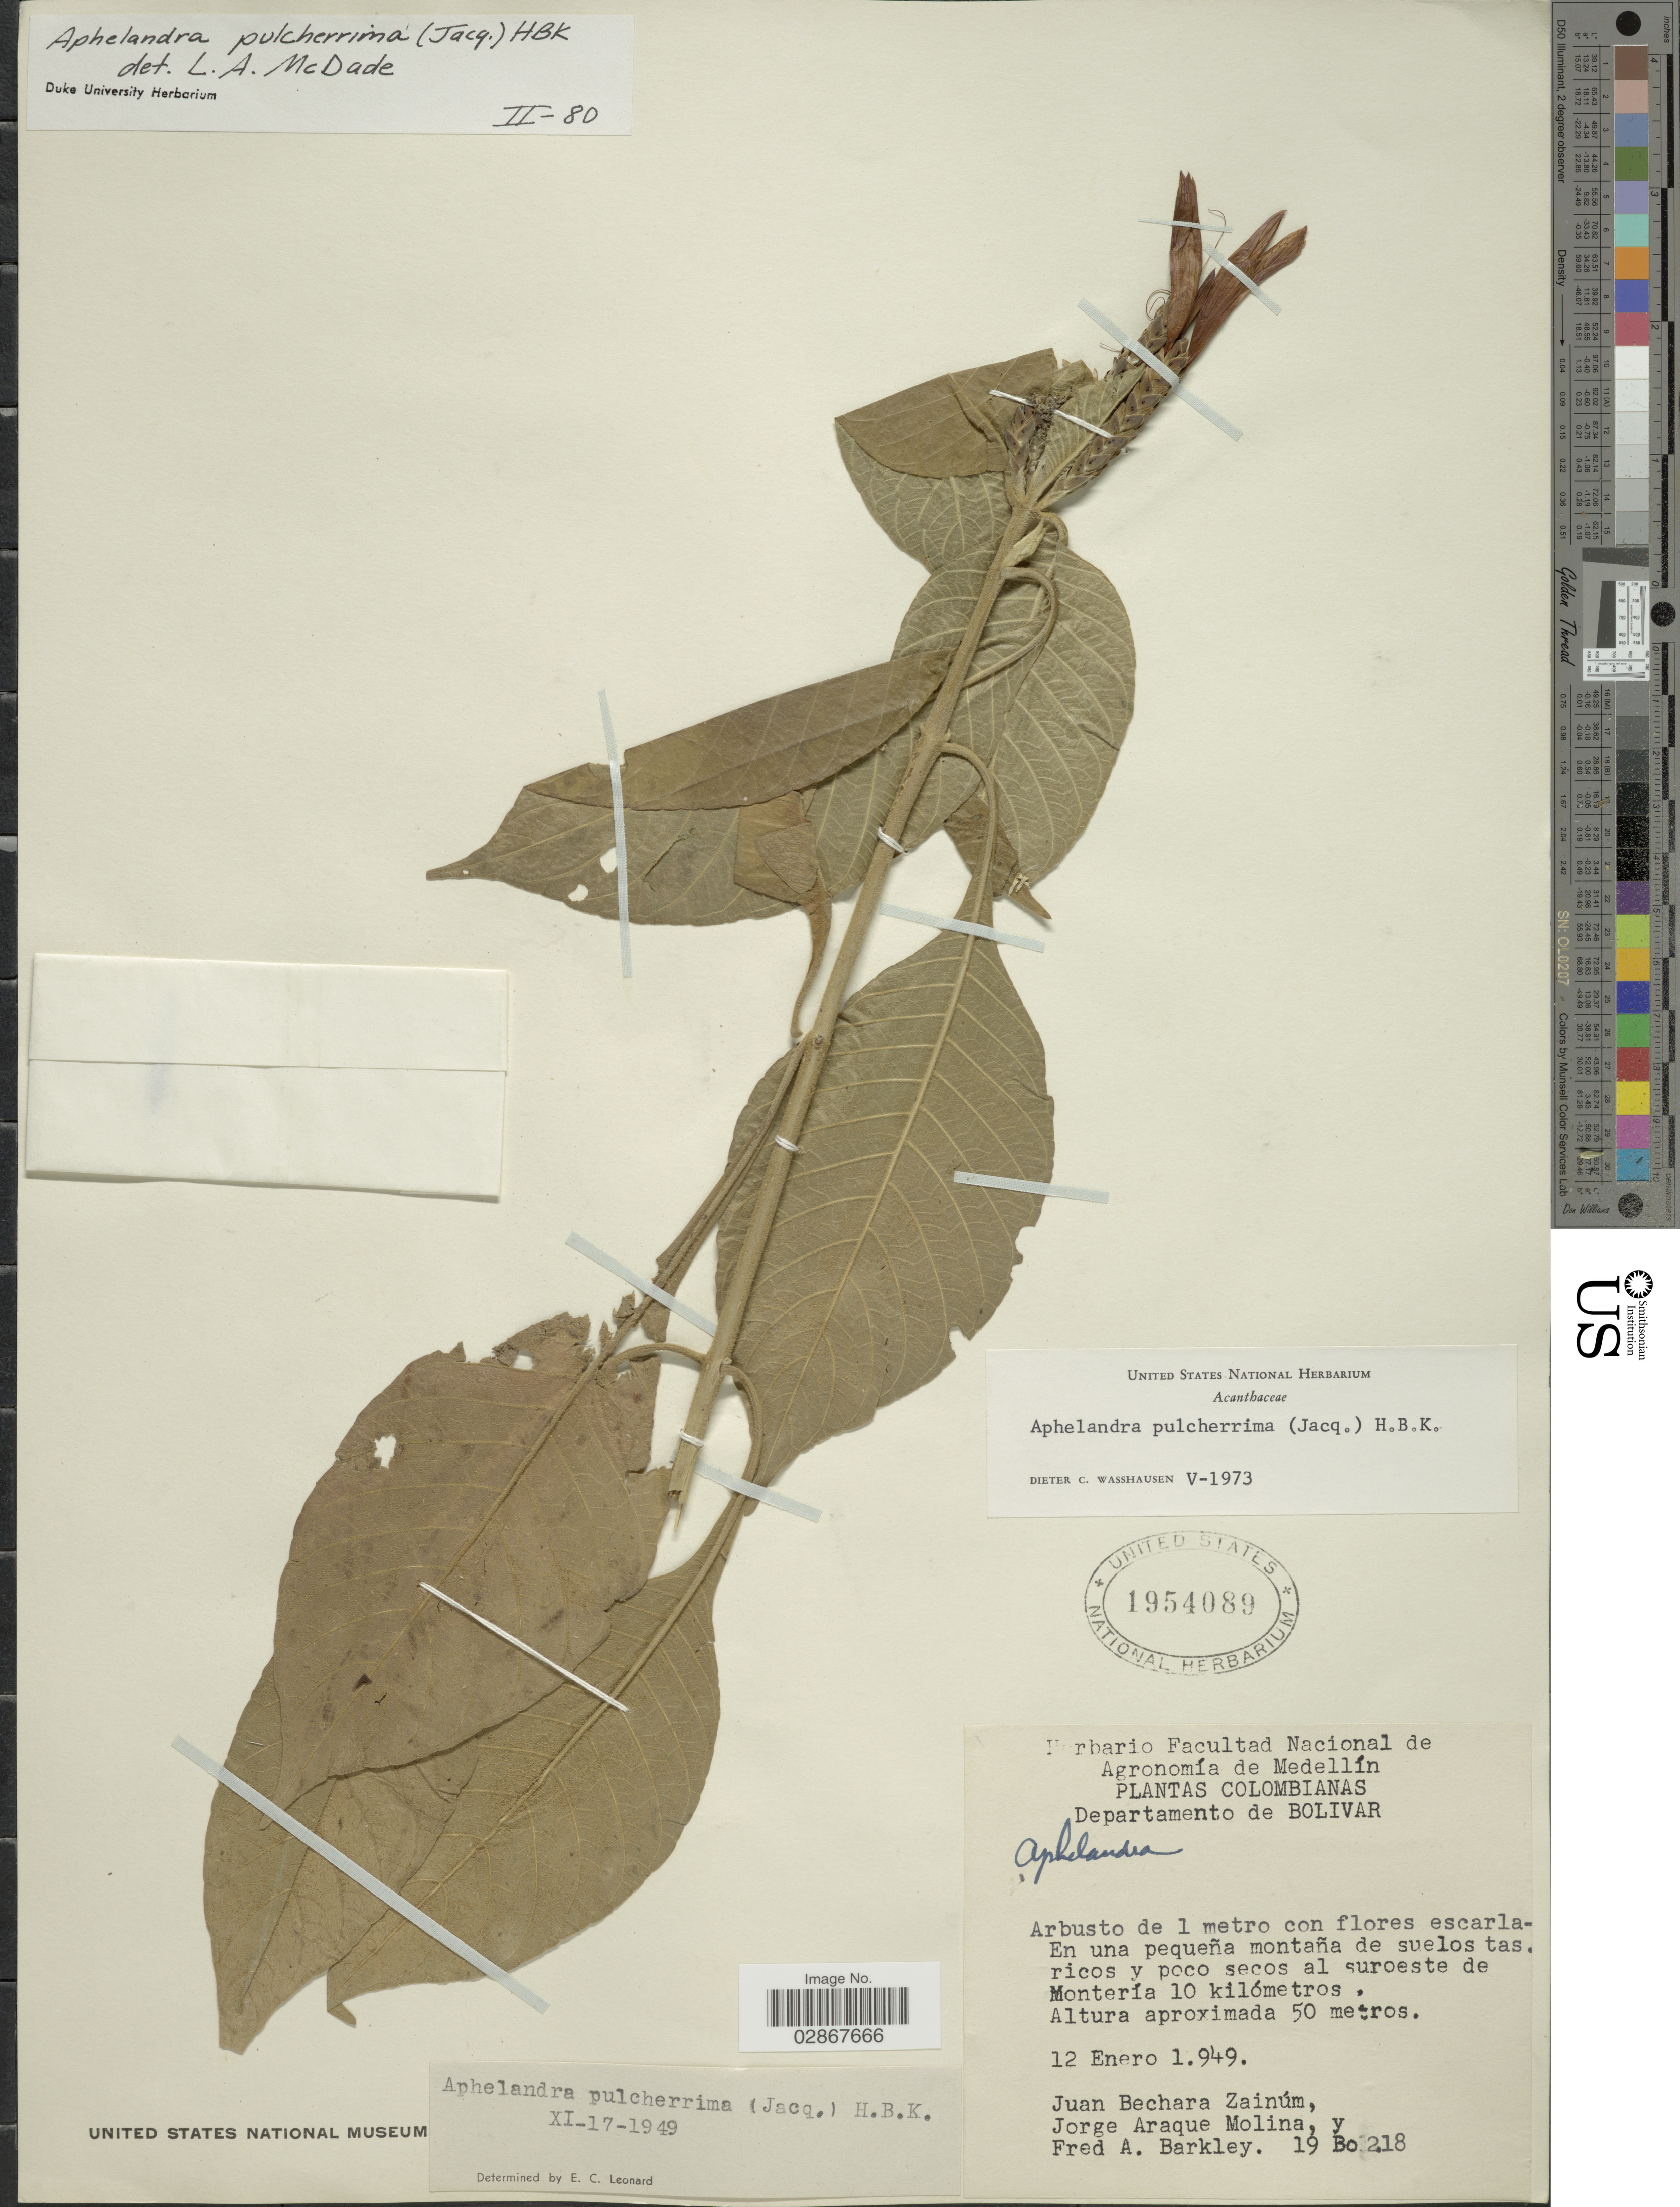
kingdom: Plantae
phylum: Tracheophyta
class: Magnoliopsida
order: Lamiales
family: Acanthaceae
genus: Aphelandra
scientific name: Aphelandra pulcherrima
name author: (Jacq.) Kunth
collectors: J. Zainúm, J. A. Molina & F. A. Barkley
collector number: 19Bo218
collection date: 1949-01-12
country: Colombia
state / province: Bolívar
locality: Departamento de Bolivar. Al suroeste de Montería 10 kilómetros.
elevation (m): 50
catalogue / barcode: US 1954089